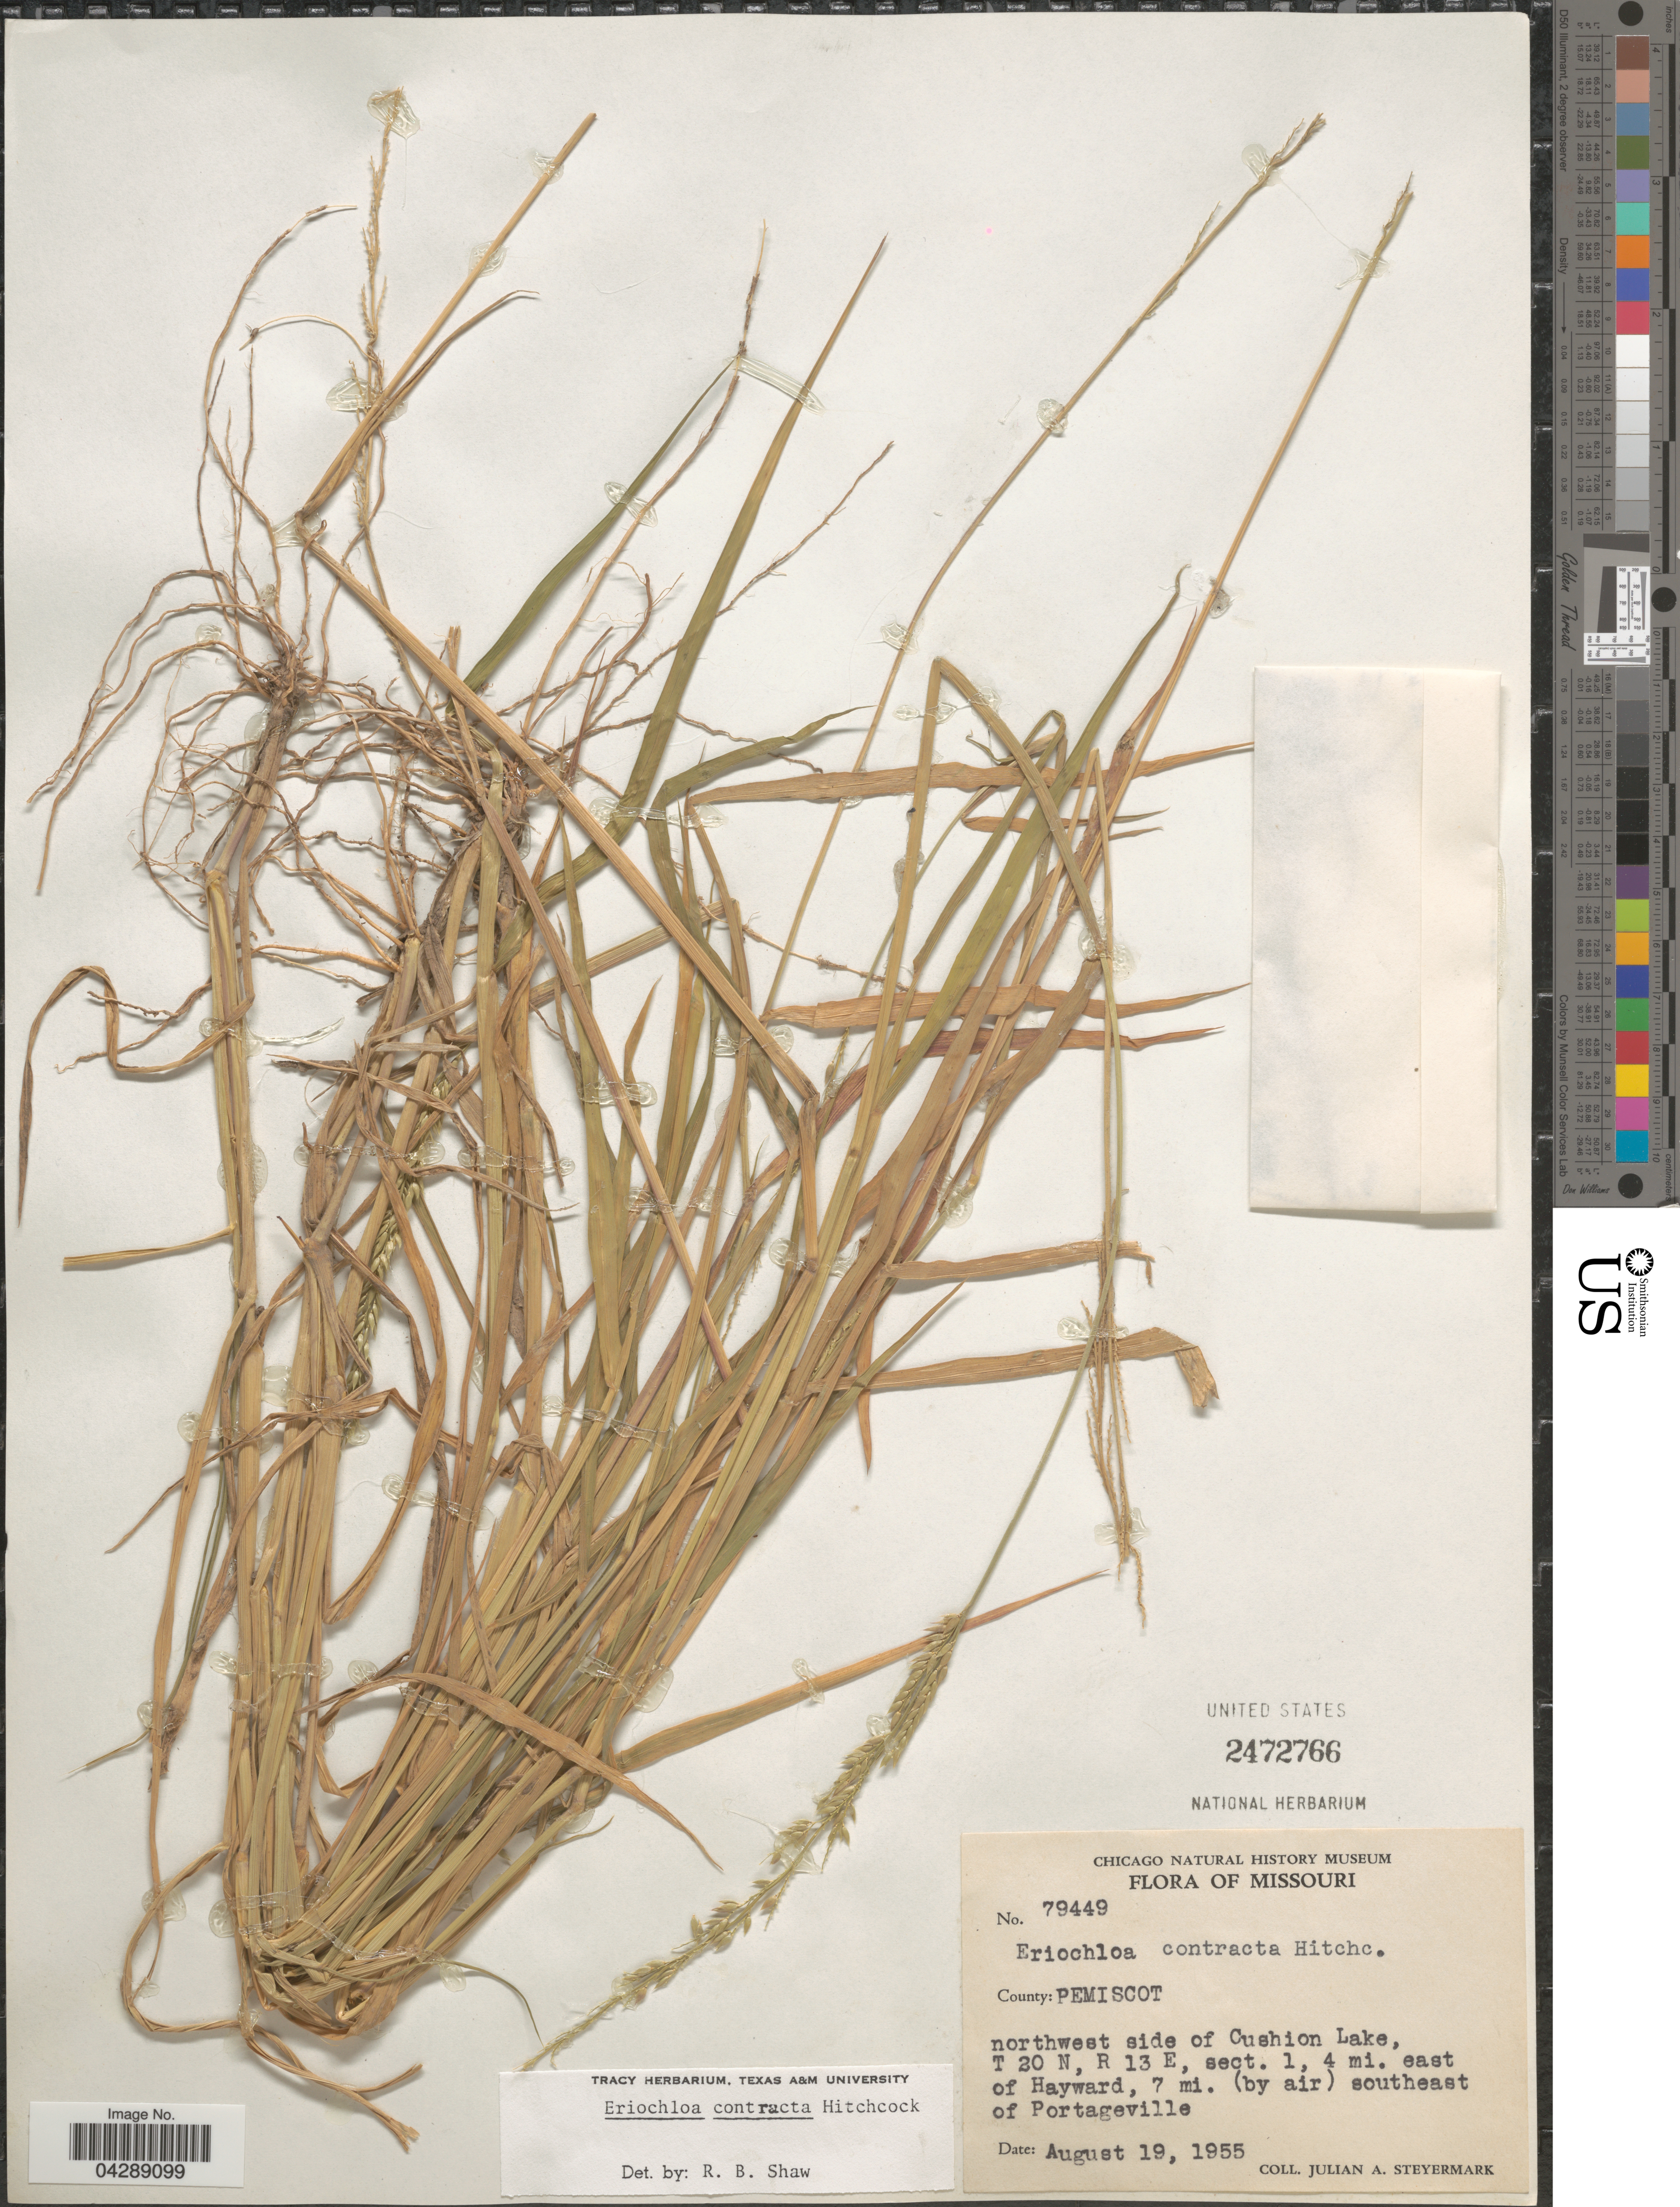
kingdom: Plantae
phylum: Tracheophyta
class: Liliopsida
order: Poales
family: Poaceae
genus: Eriochloa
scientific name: Eriochloa contracta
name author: Hitchc.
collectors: J. Steyermark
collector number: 79449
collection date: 1955-08-19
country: United States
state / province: Missouri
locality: County: Pemiscot. Northwest side of Cushion Lake, T 20 N, R 13 E, sect. 1, 4 mi. east of Hayward, 7 mi. (by air) southeast of Portageville.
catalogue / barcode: US 2472766